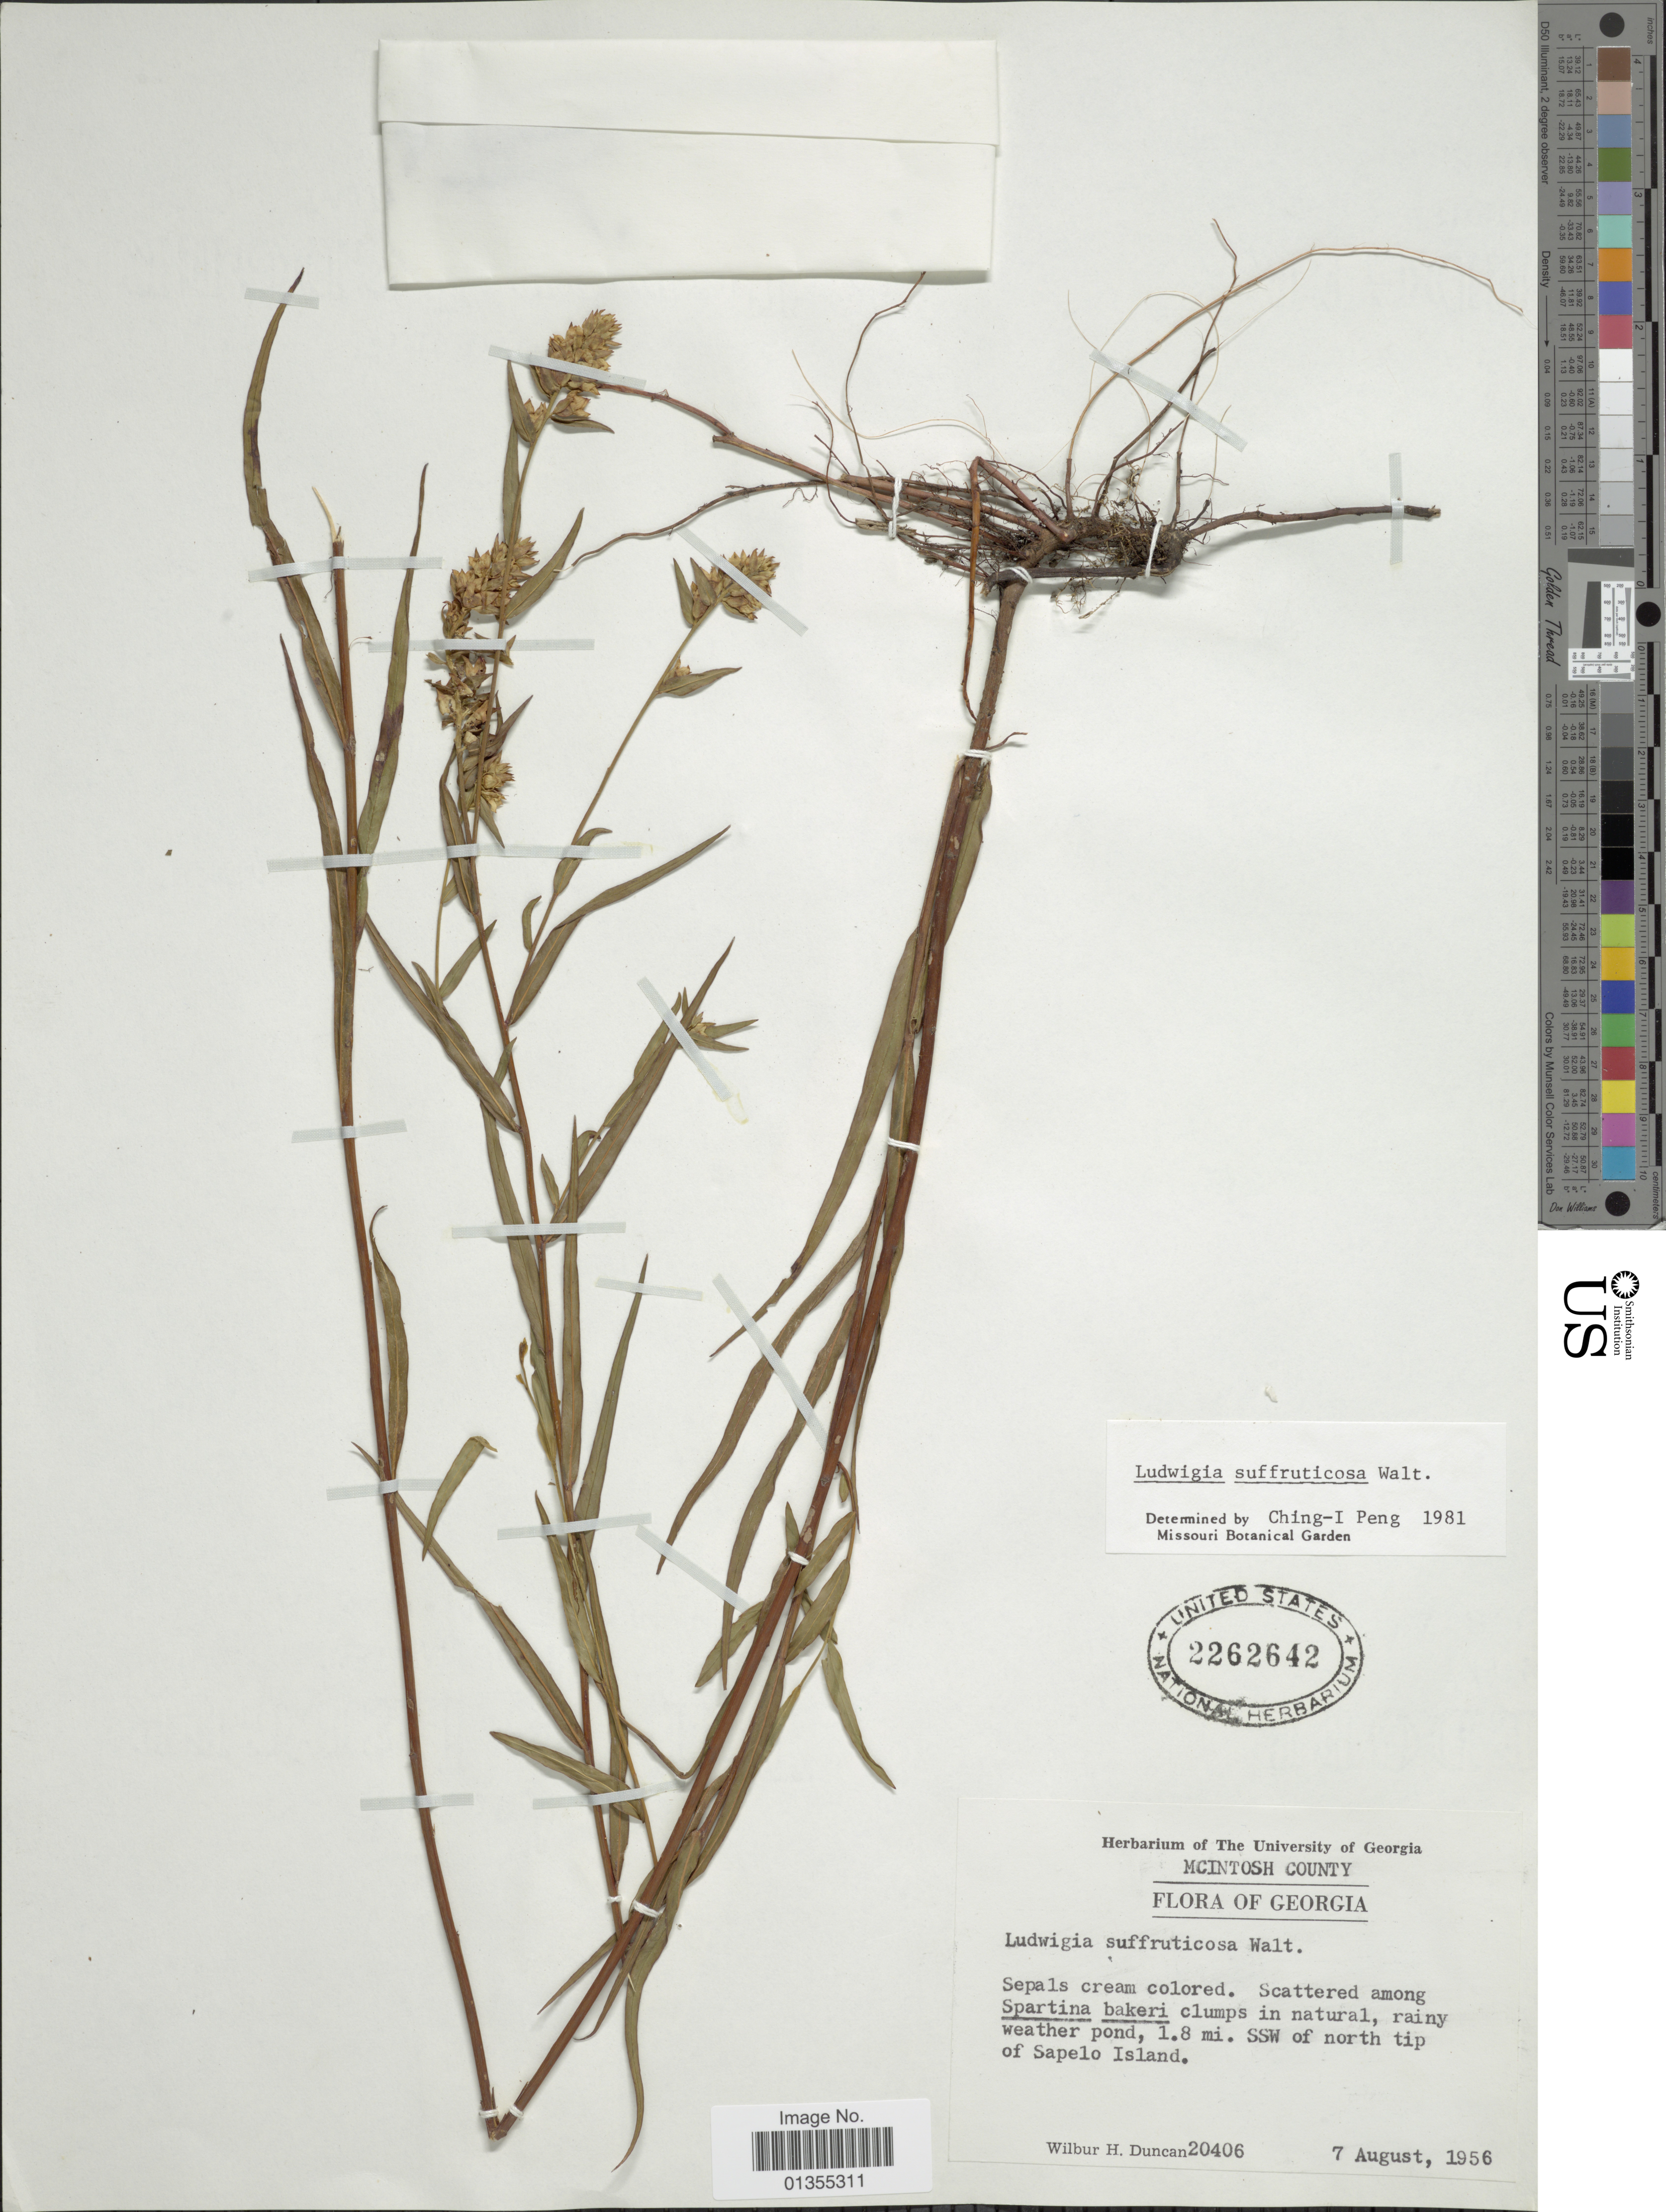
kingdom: Plantae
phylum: Tracheophyta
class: Magnoliopsida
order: Myrtales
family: Onagraceae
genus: Ludwigia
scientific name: Ludwigia suffruticosa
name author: Walter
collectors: W. H. Duncan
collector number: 20406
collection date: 1956-08-07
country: United States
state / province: Georgia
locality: Mcintosh County. Scattered among Spartina bakeri clumps in natural, rainy weather pond, 1.8 mi. SSW of north tip of Sapelo Island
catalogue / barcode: US 2262642